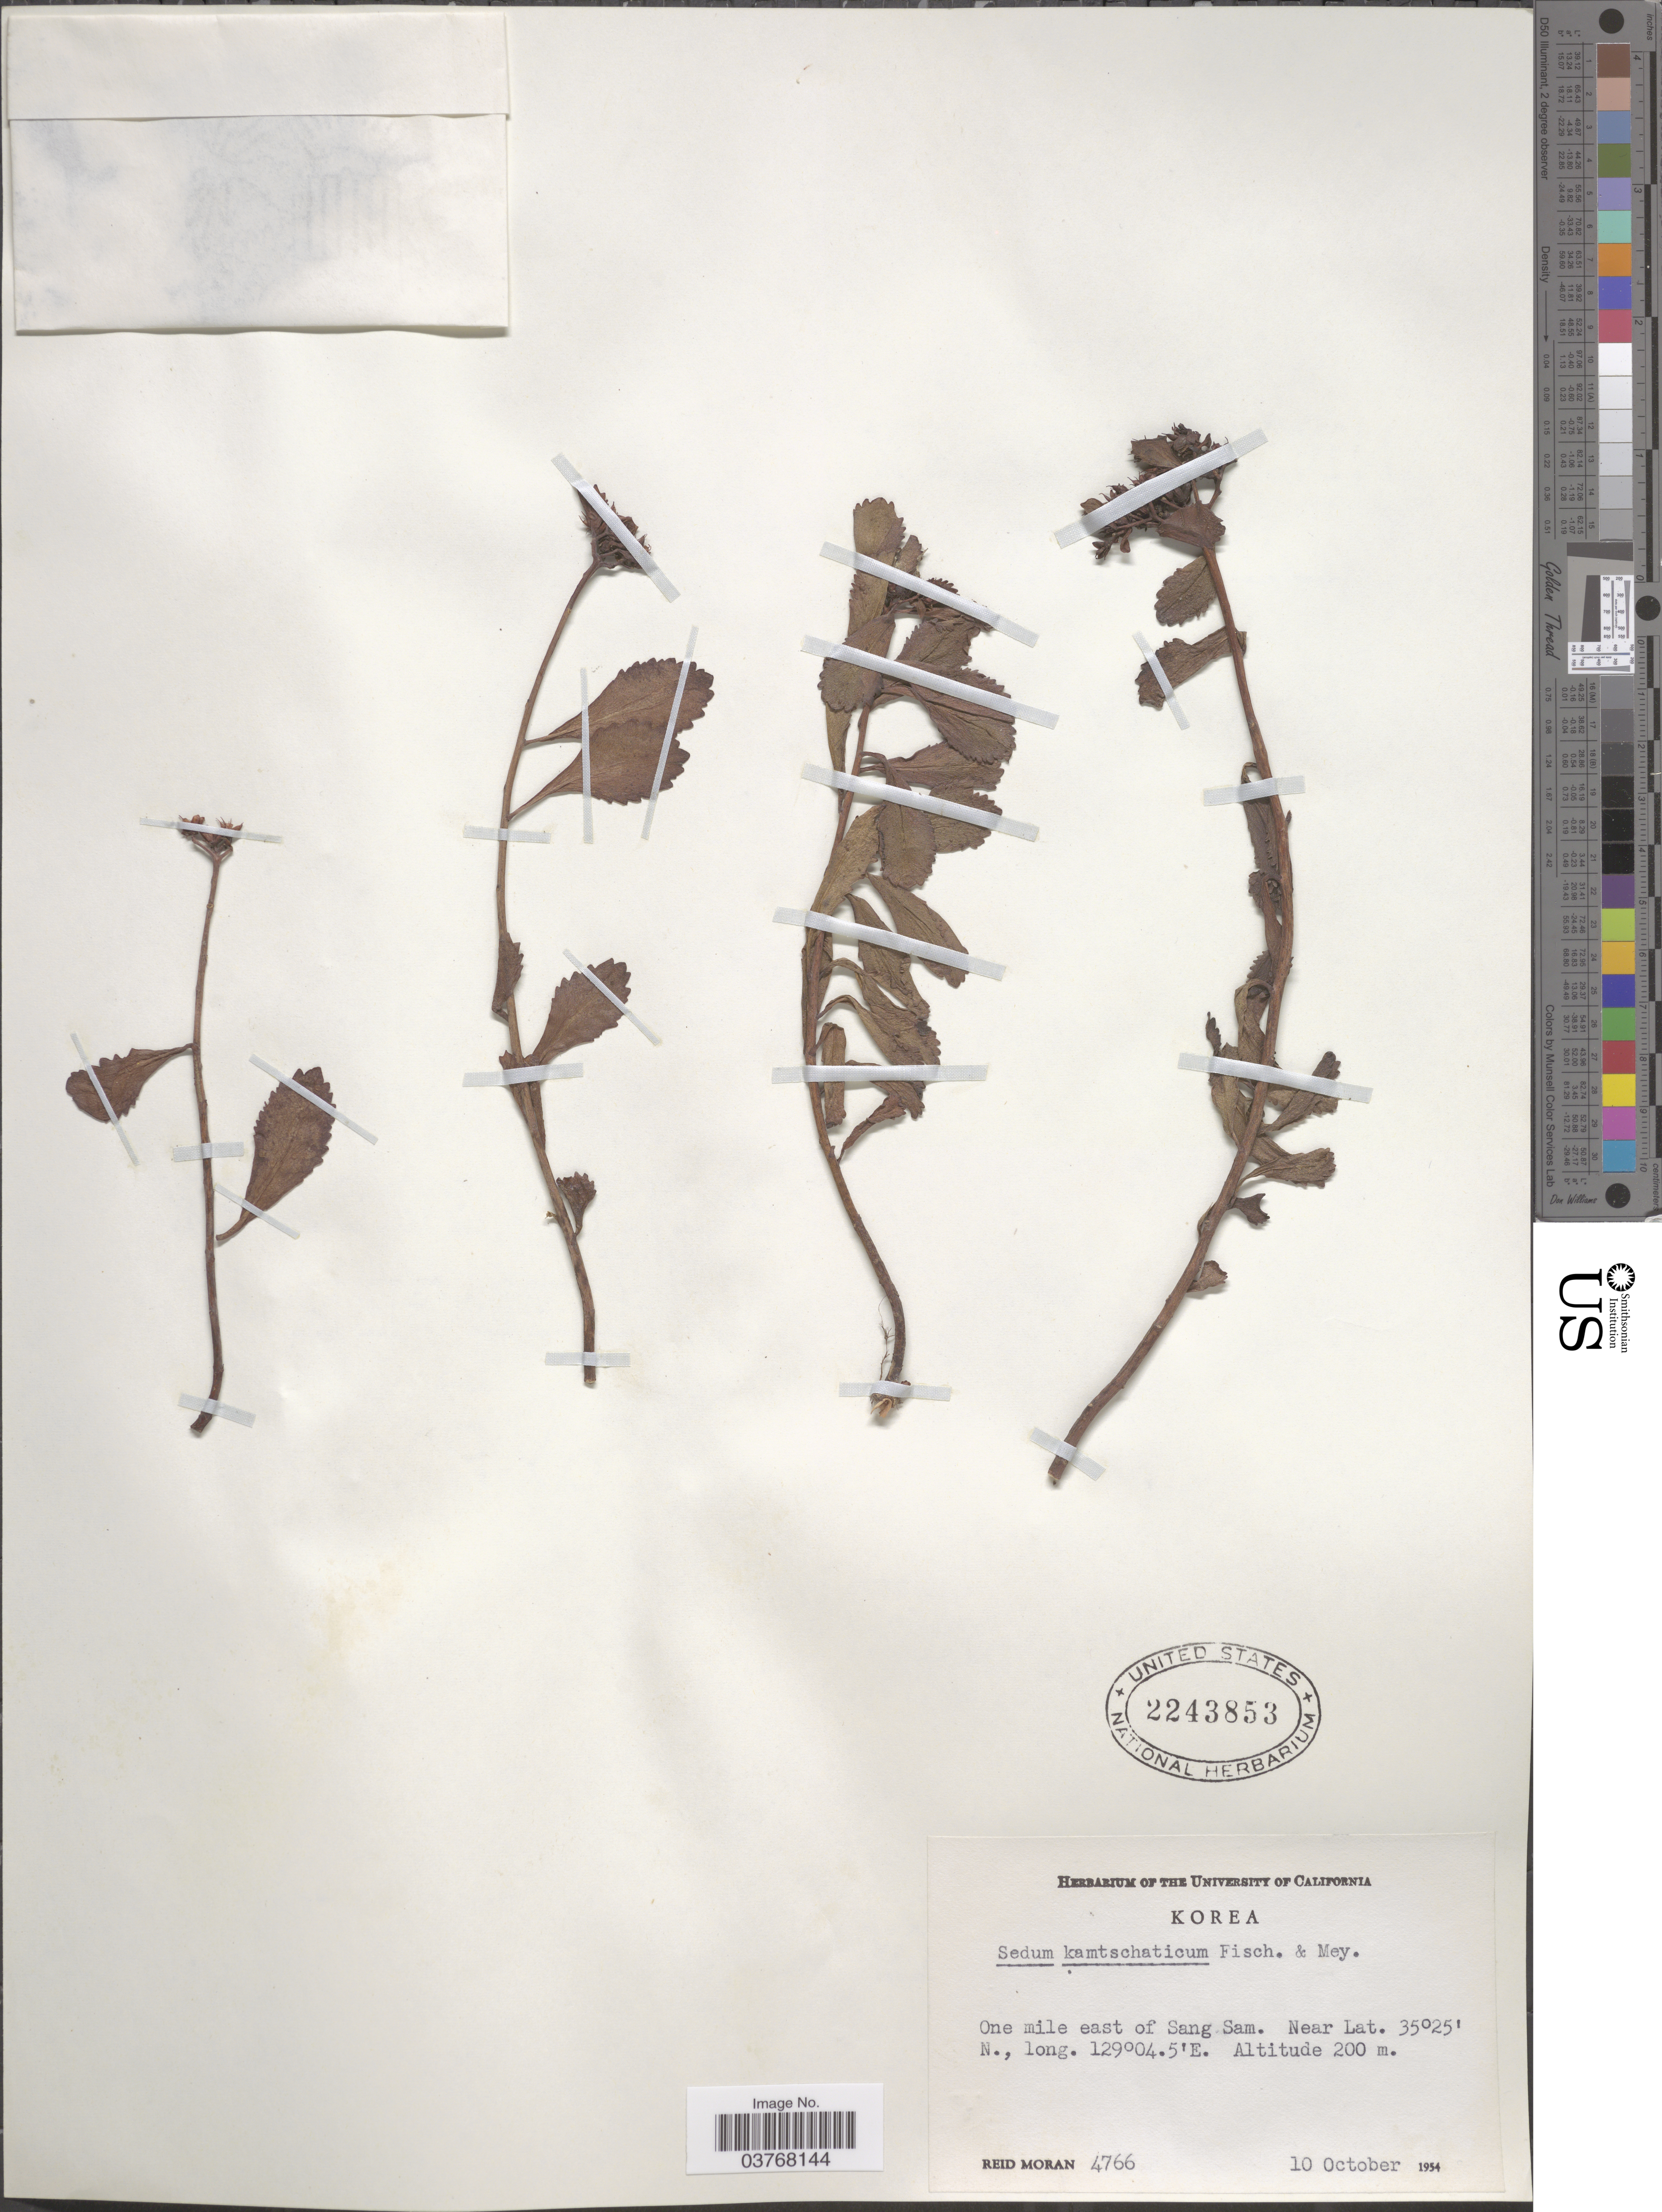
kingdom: Plantae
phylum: Tracheophyta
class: Magnoliopsida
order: Saxifragales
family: Crassulaceae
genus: Sedum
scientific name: Sedum kamtschaticum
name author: Fisch. & C.A. Mey.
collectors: R. V. Moran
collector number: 4766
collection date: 1954-10-10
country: North Korea / South Korea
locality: One mile east of Sang Sam.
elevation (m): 200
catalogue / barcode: US 2243853